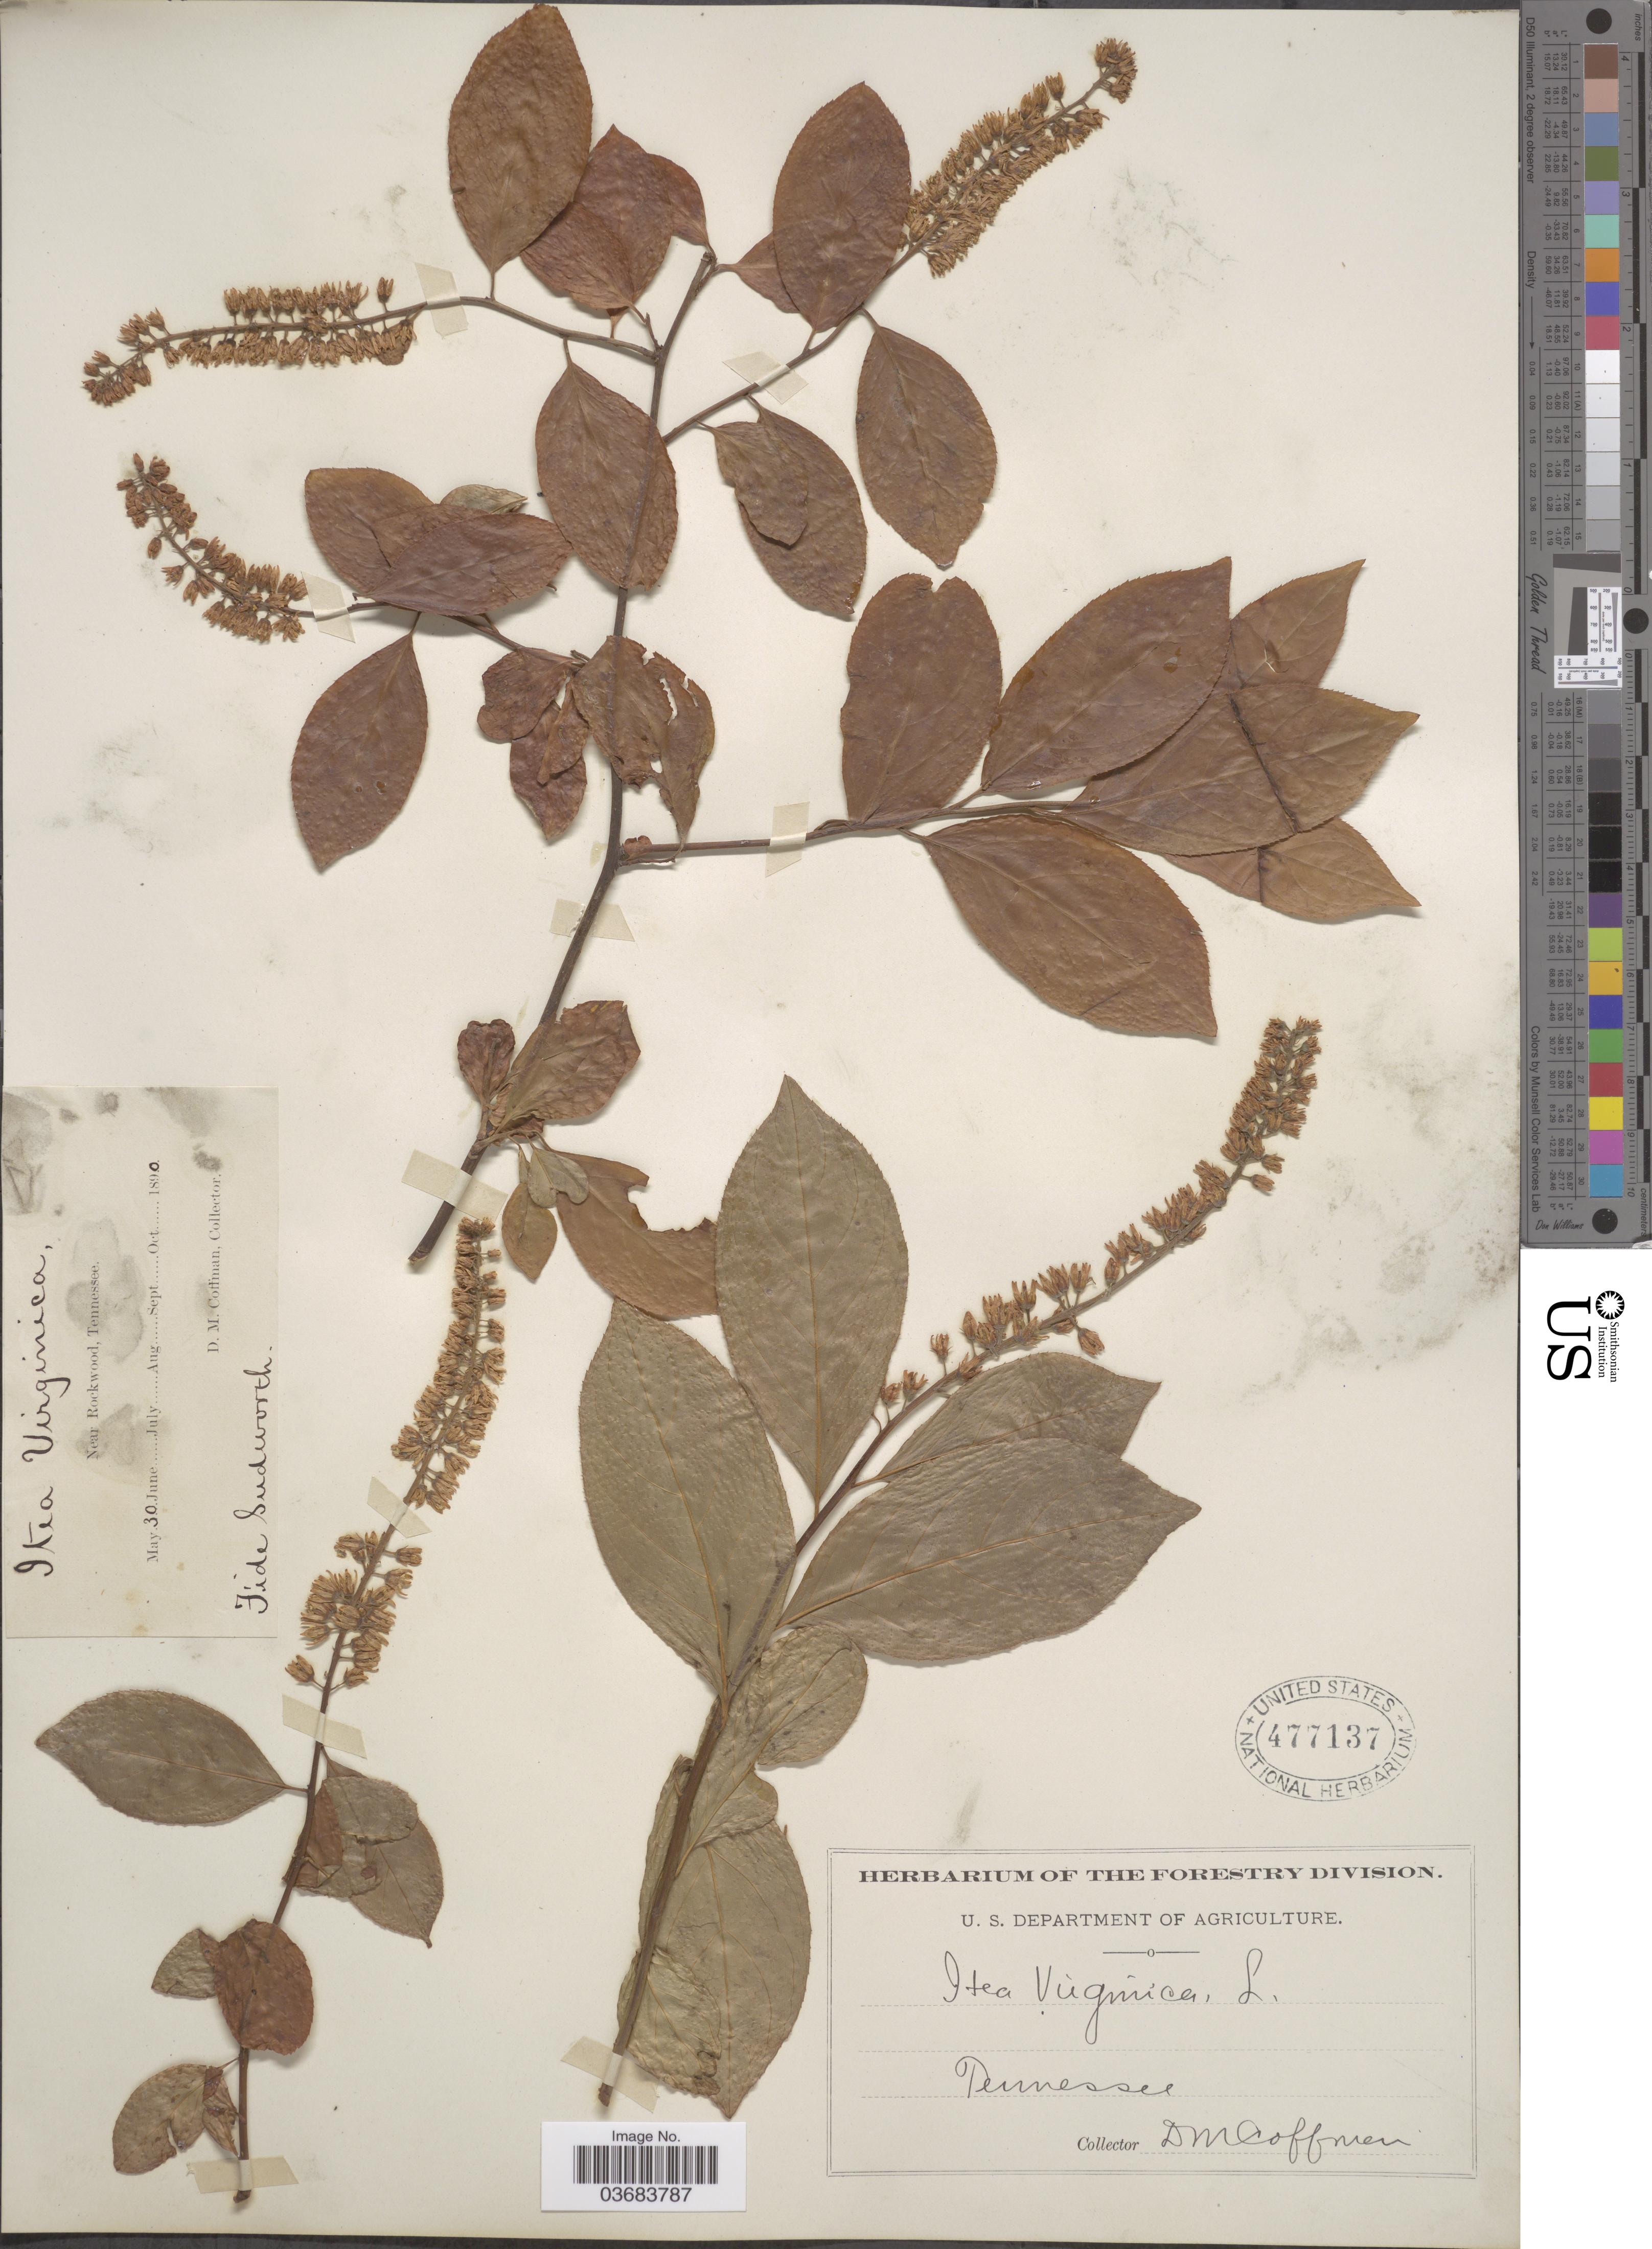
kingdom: Plantae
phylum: Tracheophyta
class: Magnoliopsida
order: Saxifragales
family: Iteaceae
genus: Itea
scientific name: Itea virginica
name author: L.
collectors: D. M. Coffman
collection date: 1890-05-30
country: United States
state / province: Tennessee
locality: Near Rockwood.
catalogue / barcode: US 477137